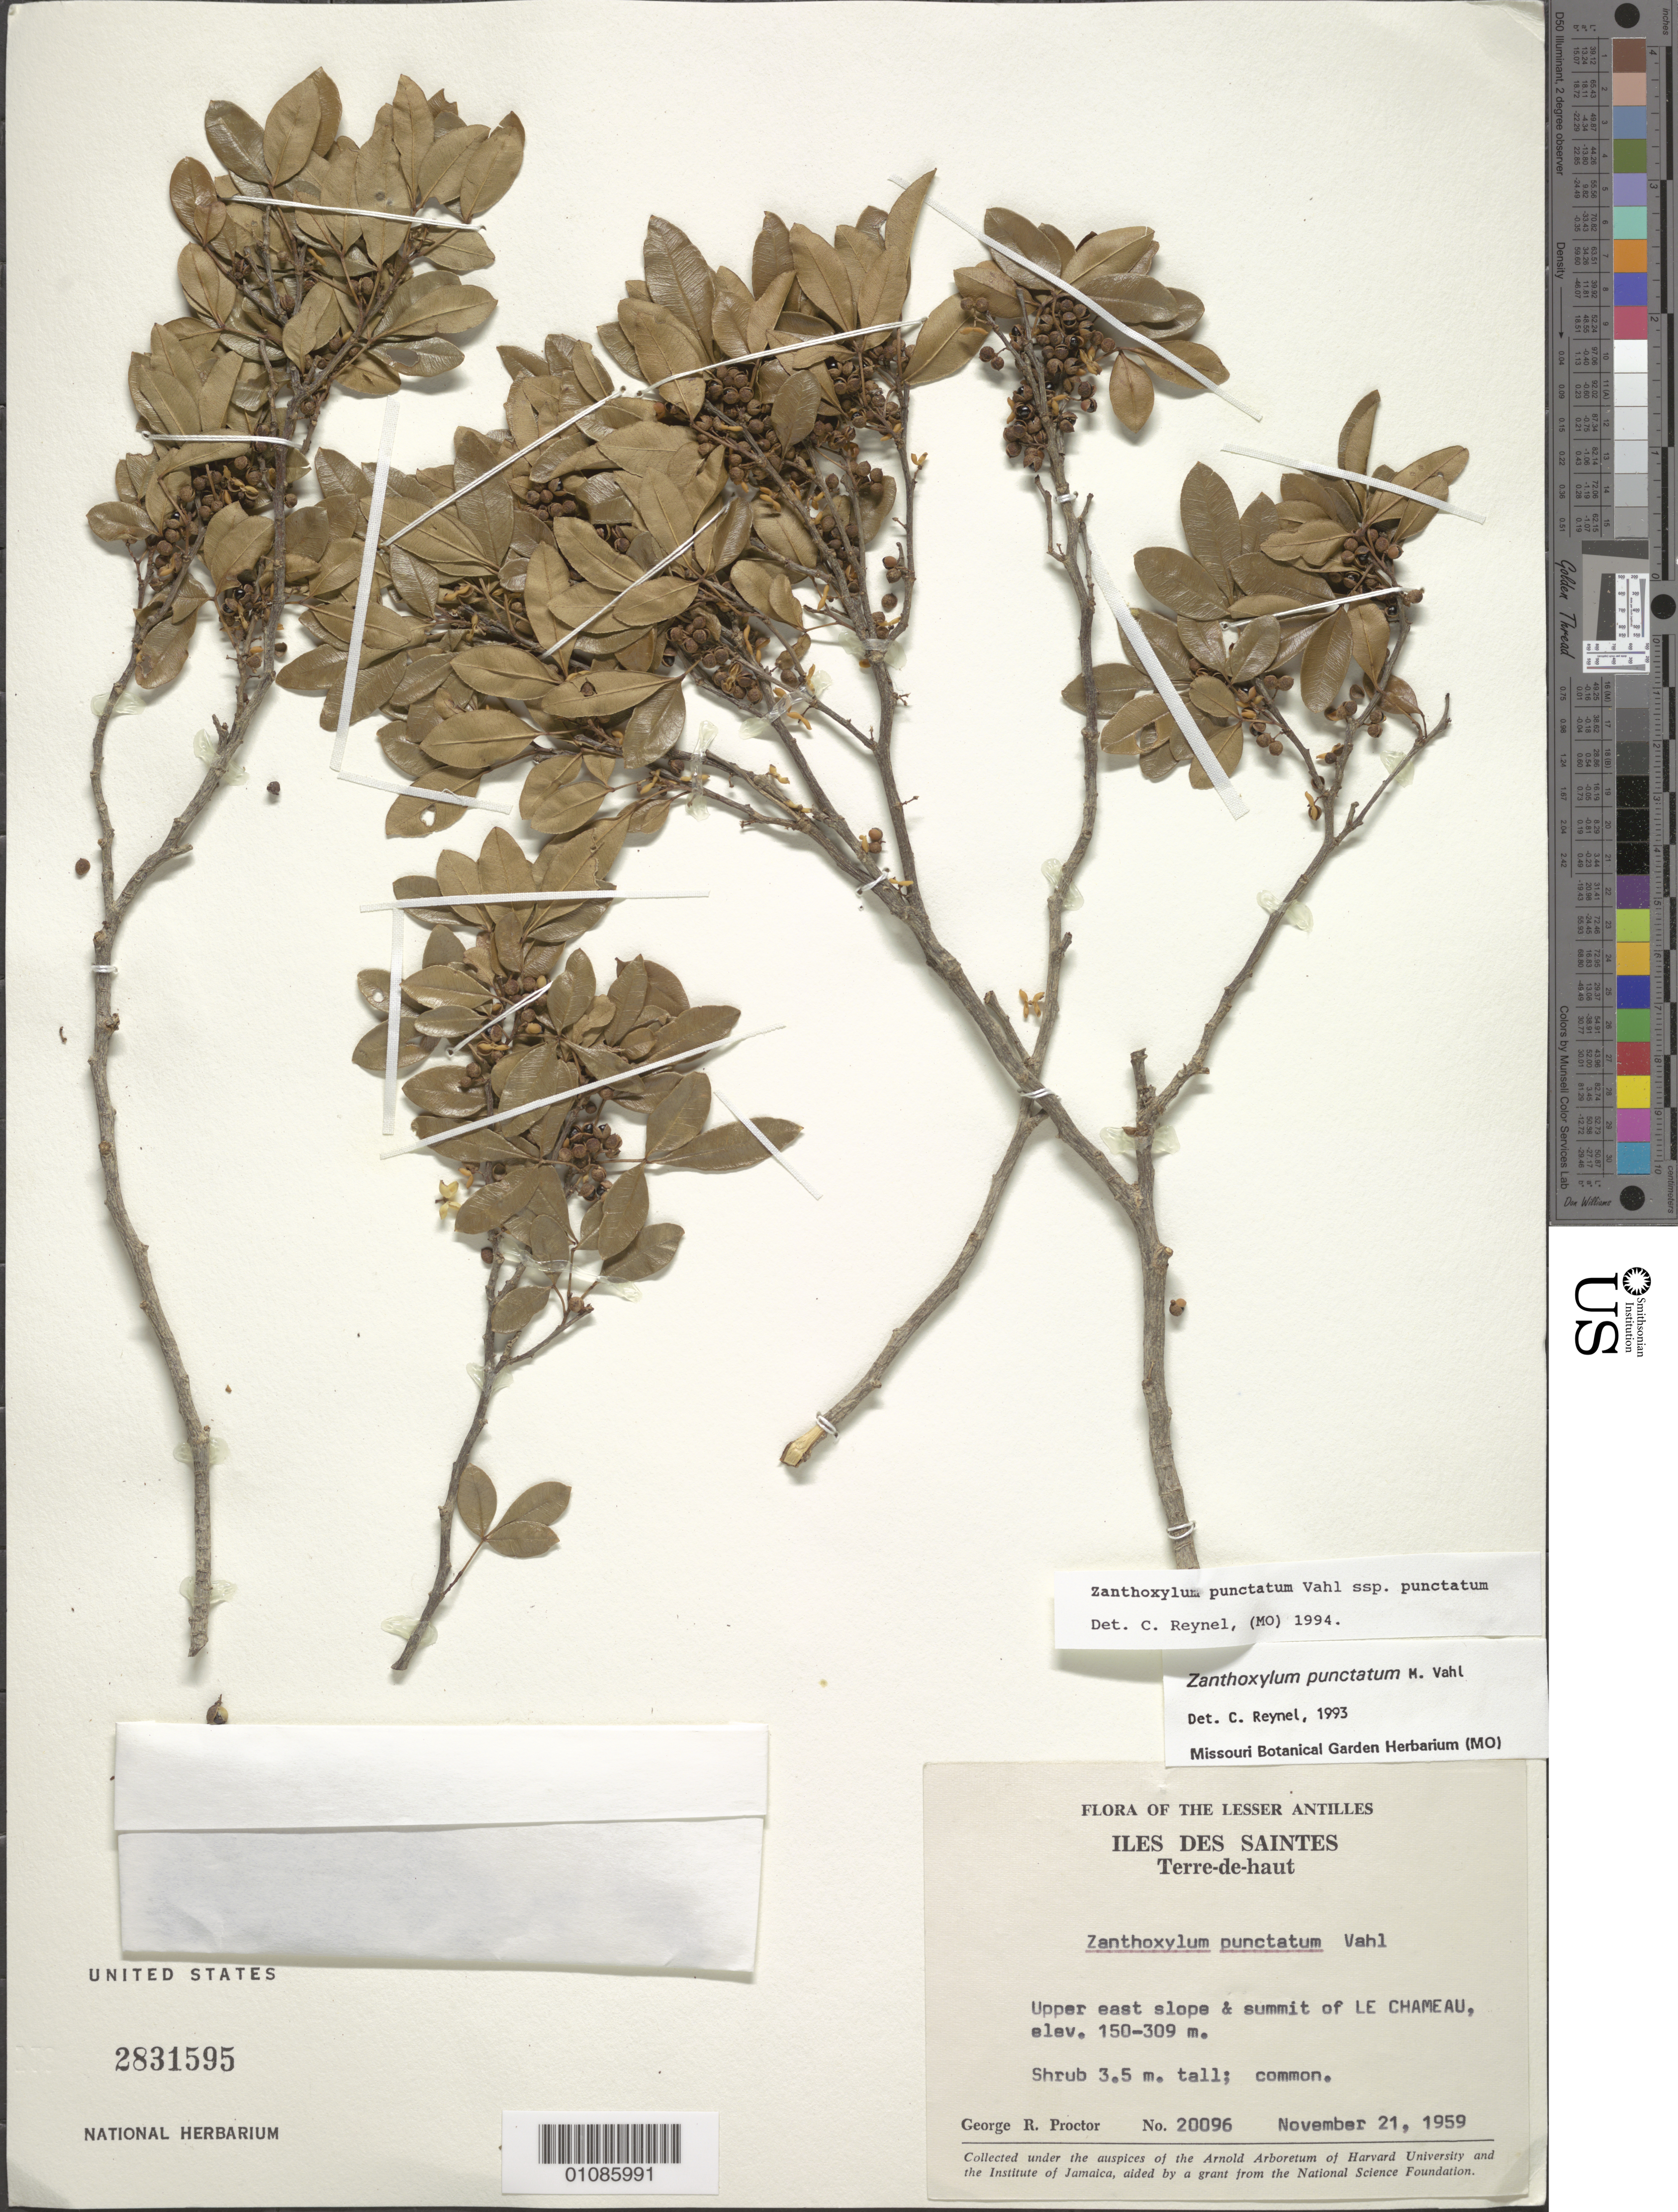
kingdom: Plantae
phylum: Tracheophyta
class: Magnoliopsida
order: Sapindales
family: Rutaceae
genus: Zanthoxylum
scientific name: Zanthoxylum punctatum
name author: Vahl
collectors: G. R. Proctor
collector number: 20096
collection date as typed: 21 Nov 1959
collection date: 1959-11-21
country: Guadeloupe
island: Îles des Saintes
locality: Upper E slope & summit of Le Chameau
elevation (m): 150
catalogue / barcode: US 2831595